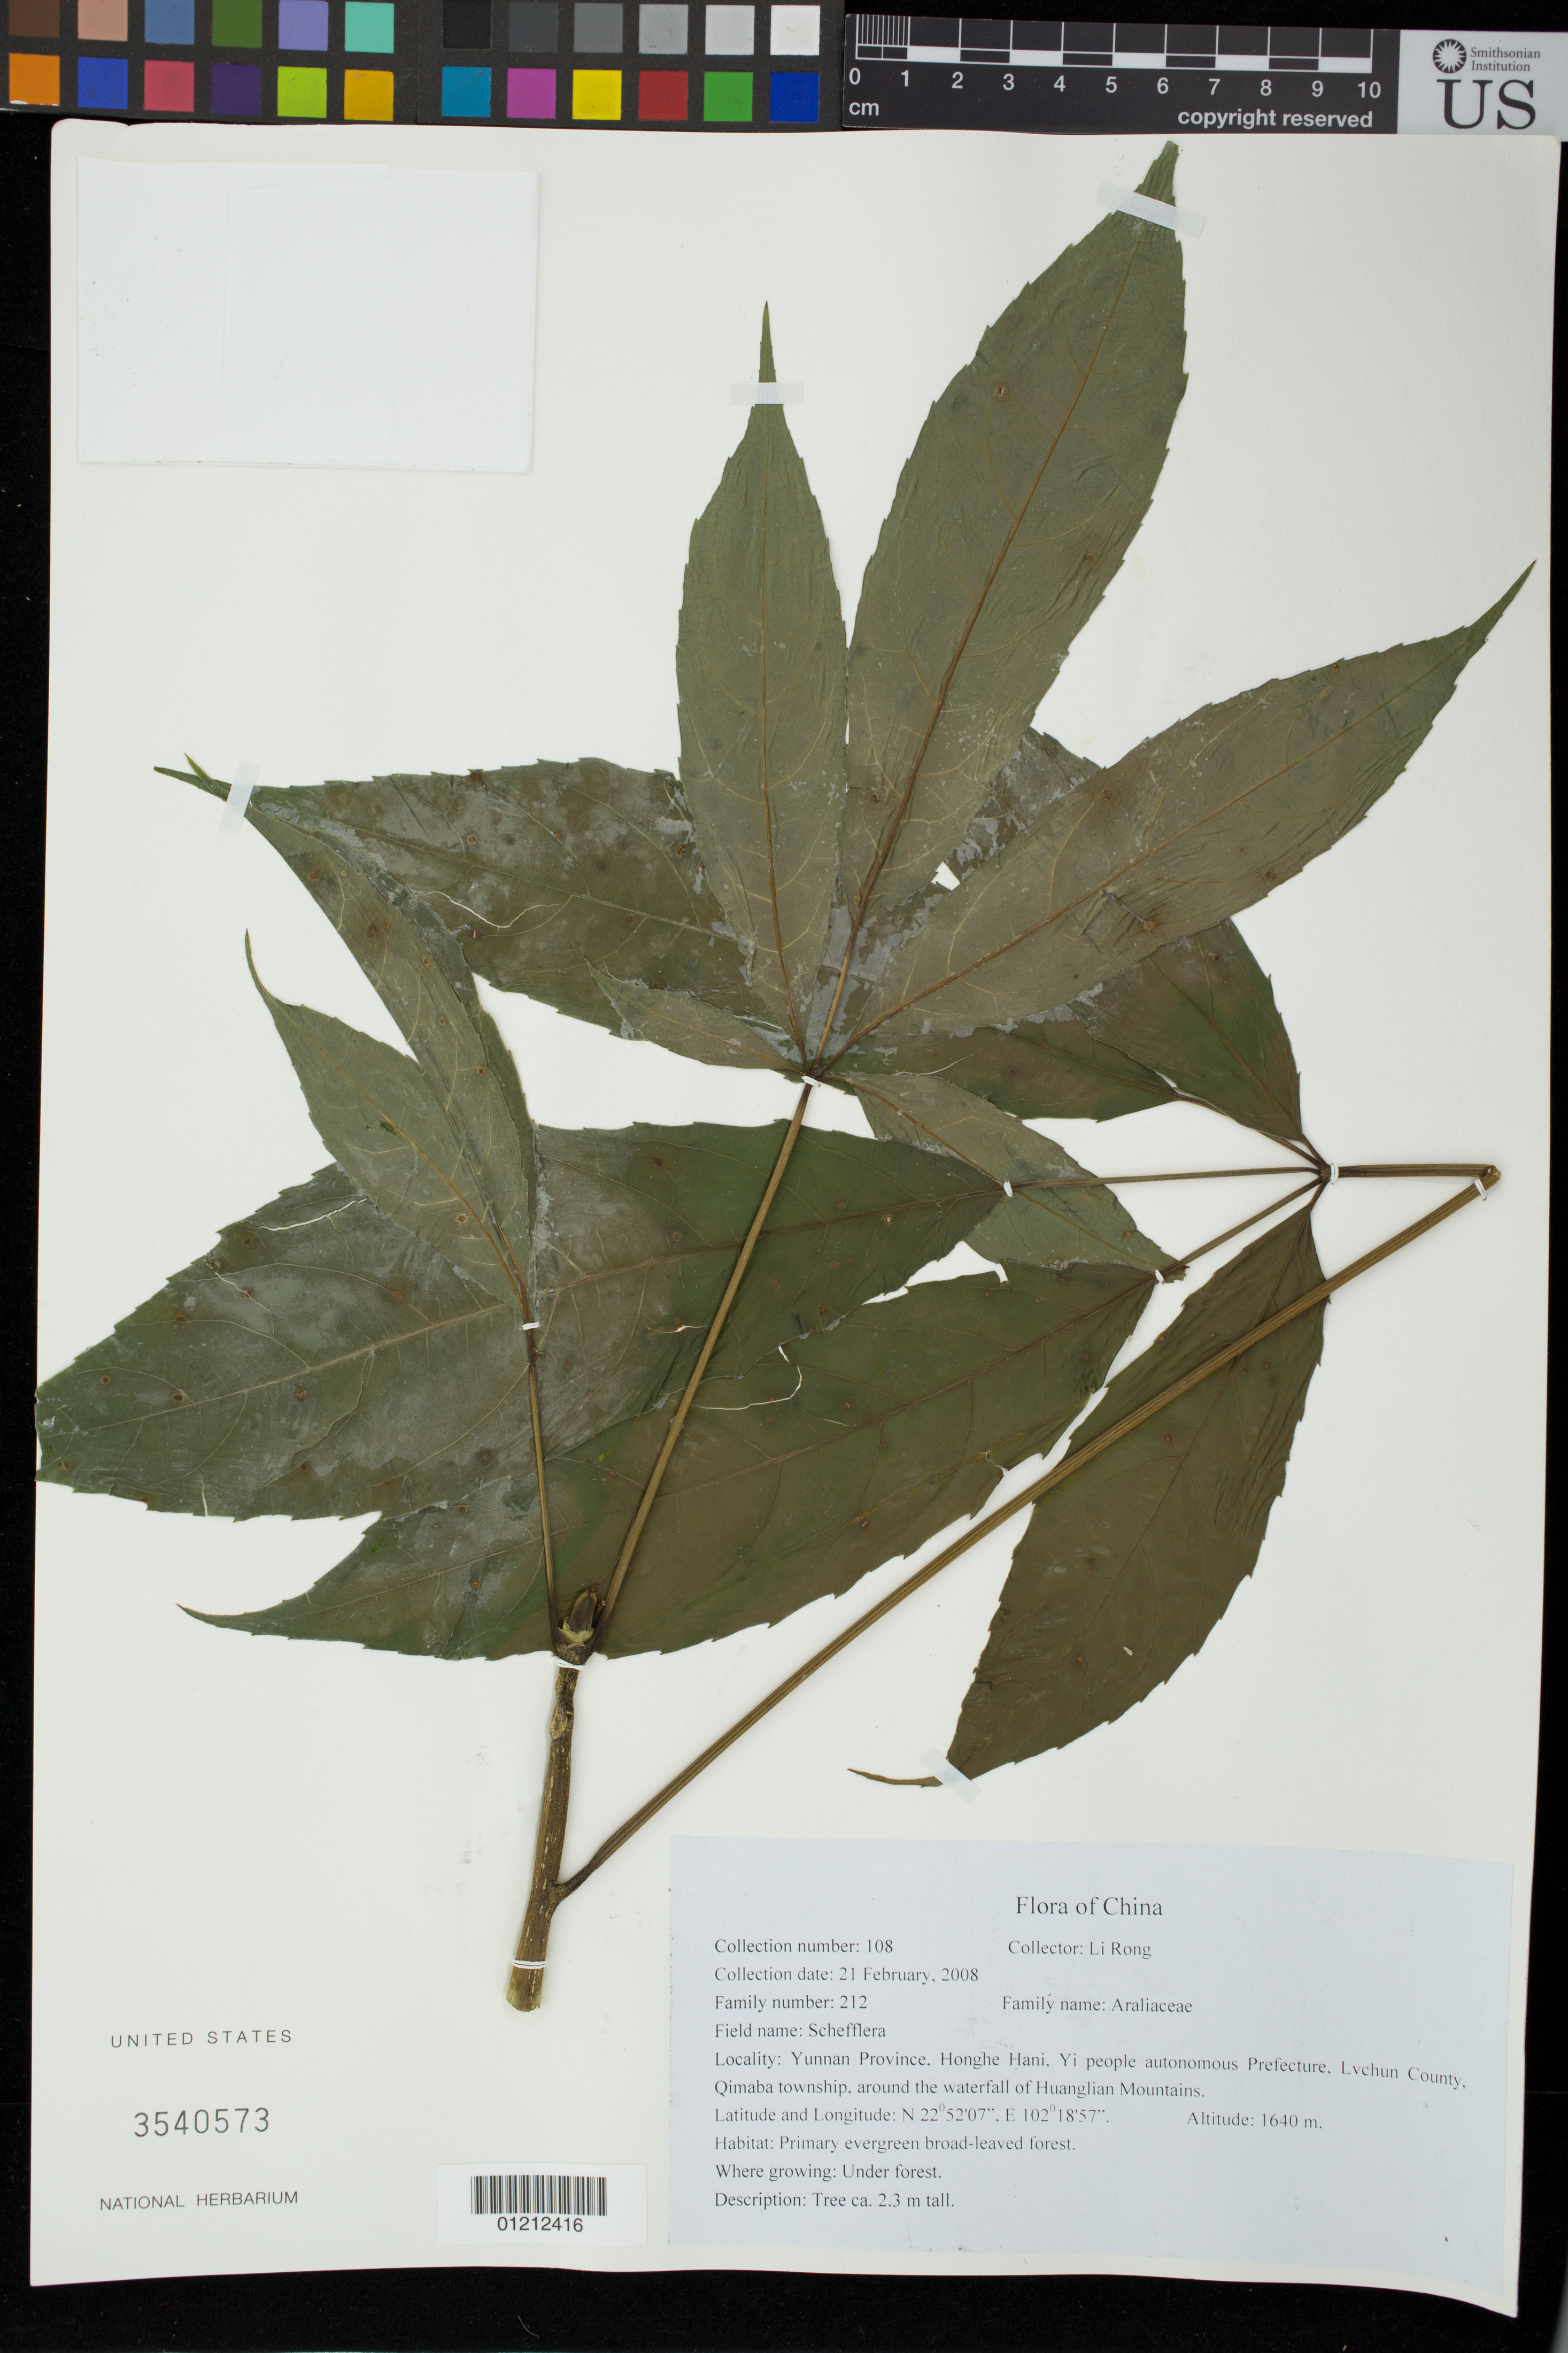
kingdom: Plantae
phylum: Tracheophyta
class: Magnoliopsida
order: Apiales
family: Araliaceae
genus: Schefflera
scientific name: Schefflera sp.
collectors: R. Li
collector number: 108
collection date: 2008-02-21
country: China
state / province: Yunnan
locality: Honghe Hani, Yi people autonomous Prefecture,Lvchun County, Qimaba township, around the waterfall of Huanglian Mountains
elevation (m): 1640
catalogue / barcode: US 3540573